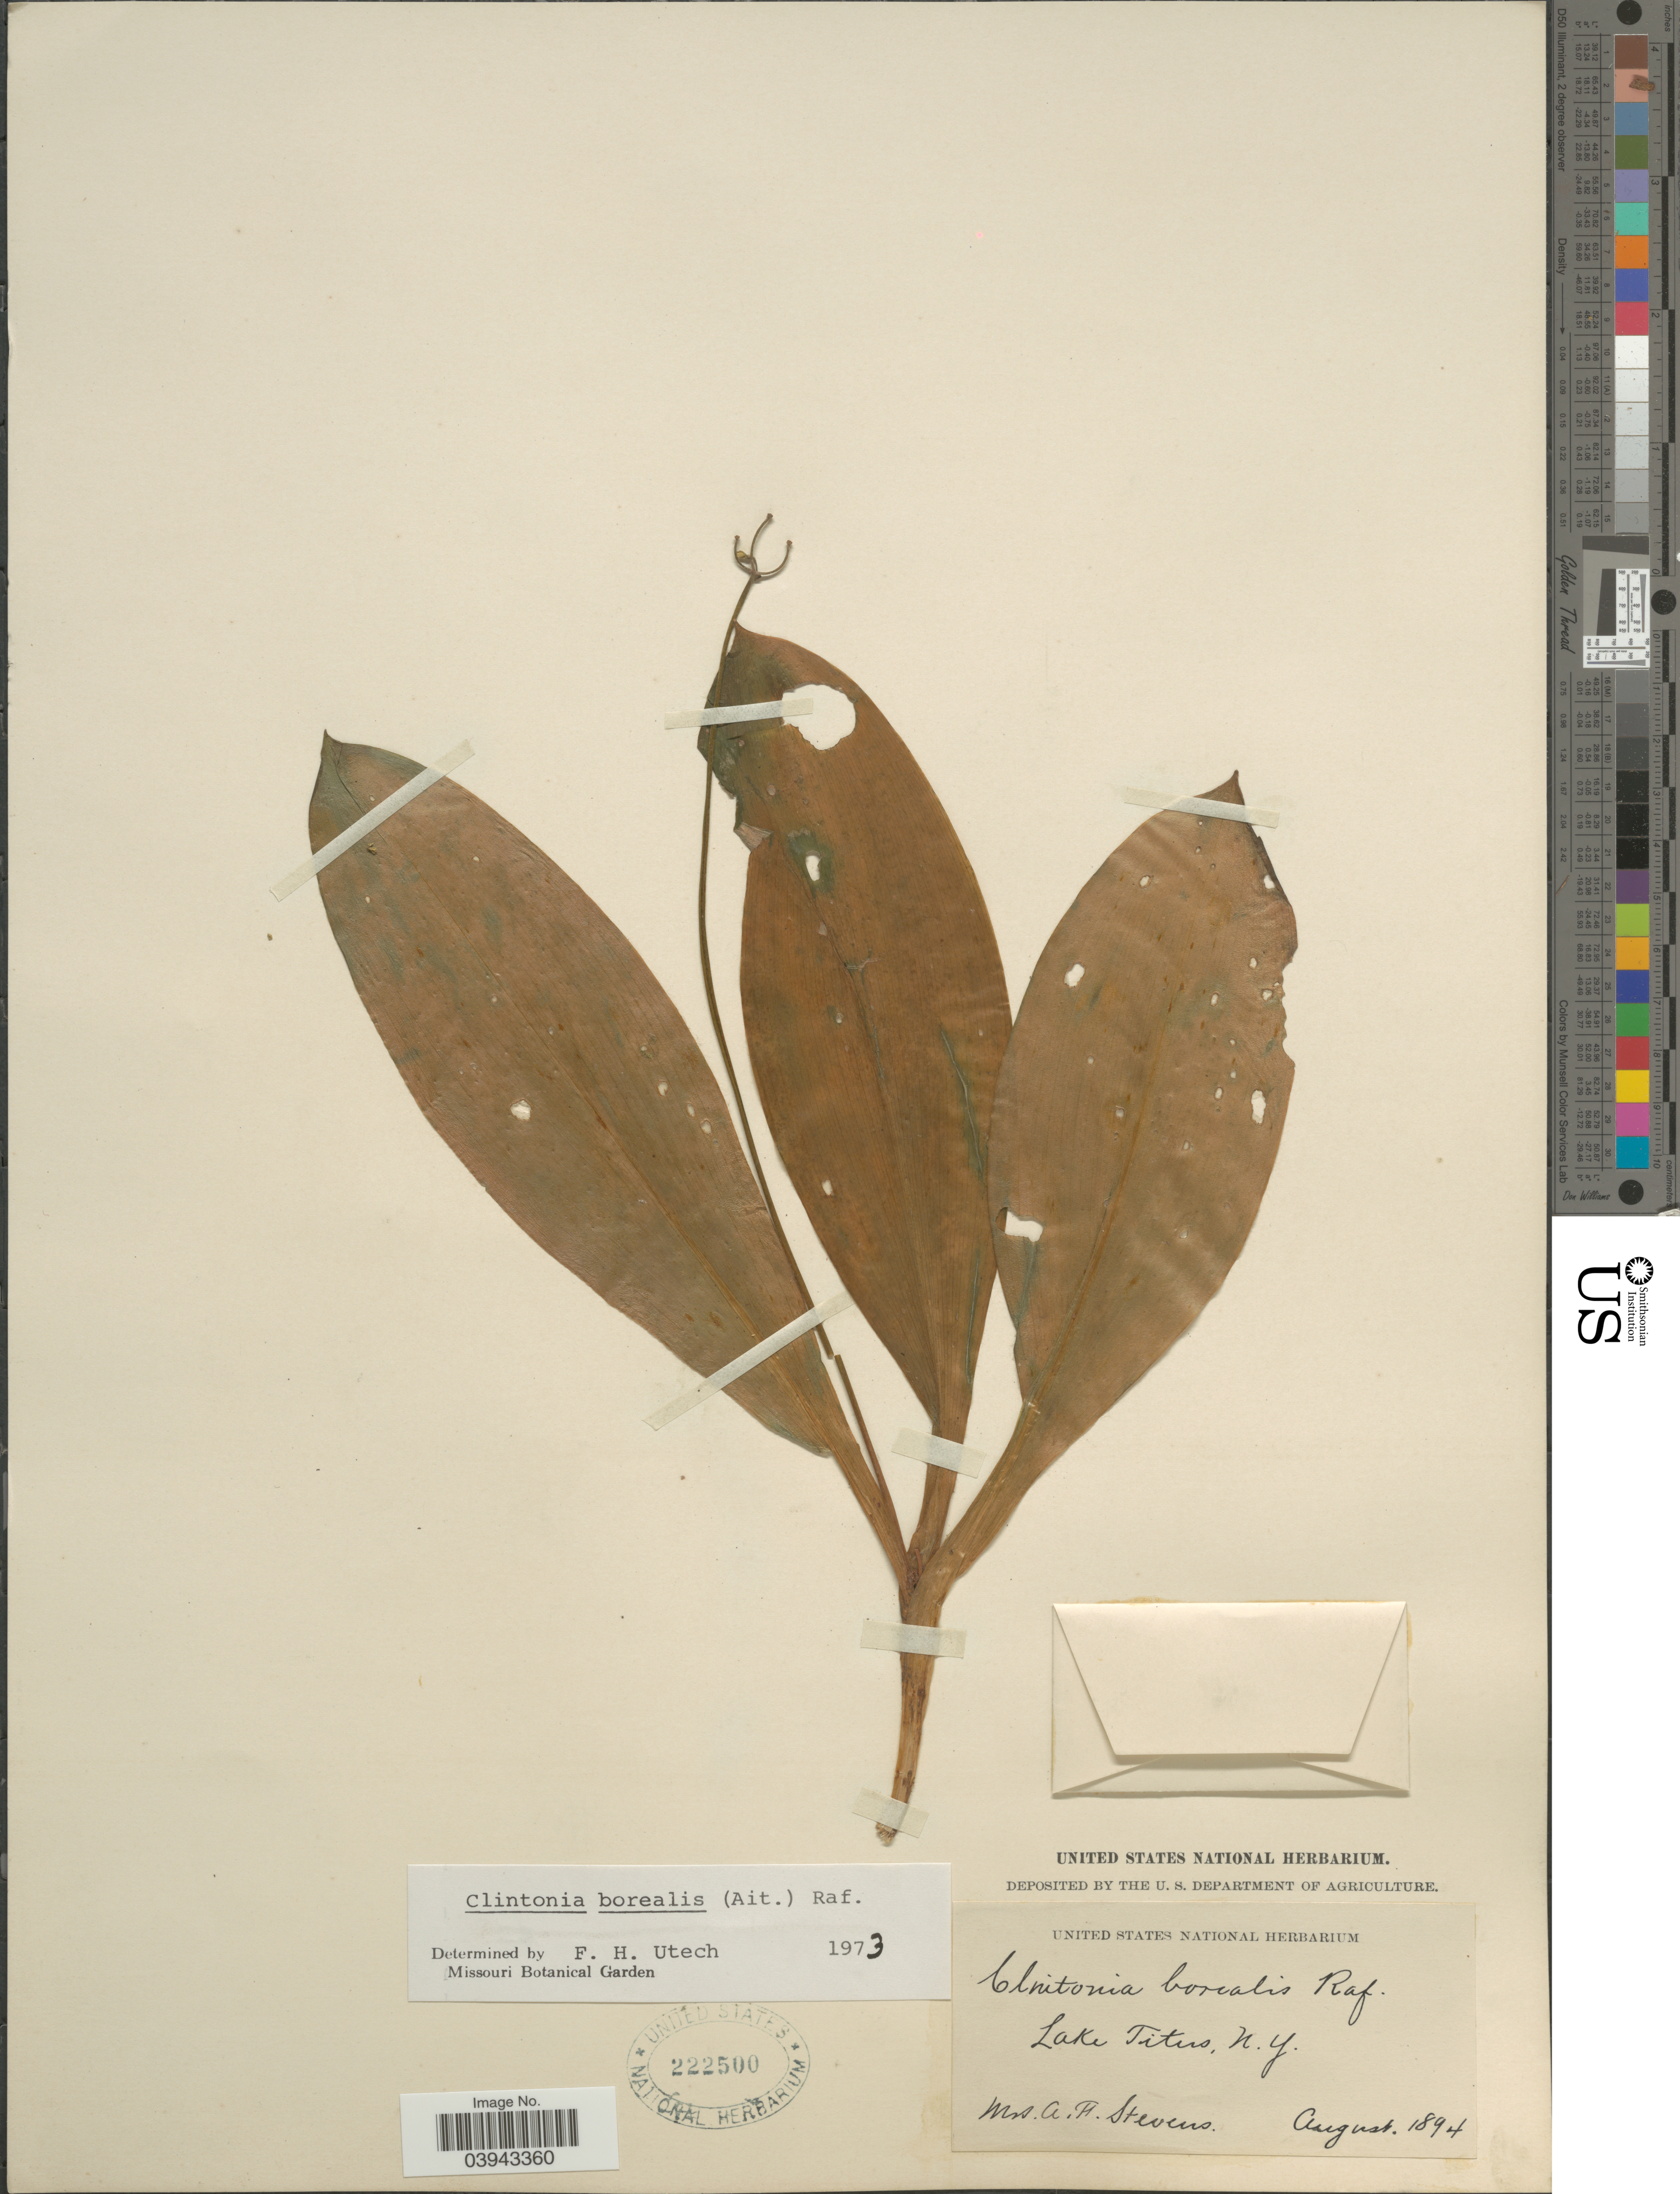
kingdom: Plantae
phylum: Tracheophyta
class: Liliopsida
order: Liliales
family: Liliaceae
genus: Clintonia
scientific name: Clintonia borealis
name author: (Aiton) Raf.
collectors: A. Stevens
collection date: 1894-08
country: United States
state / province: New York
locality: Lake Titus.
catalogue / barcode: US 222500